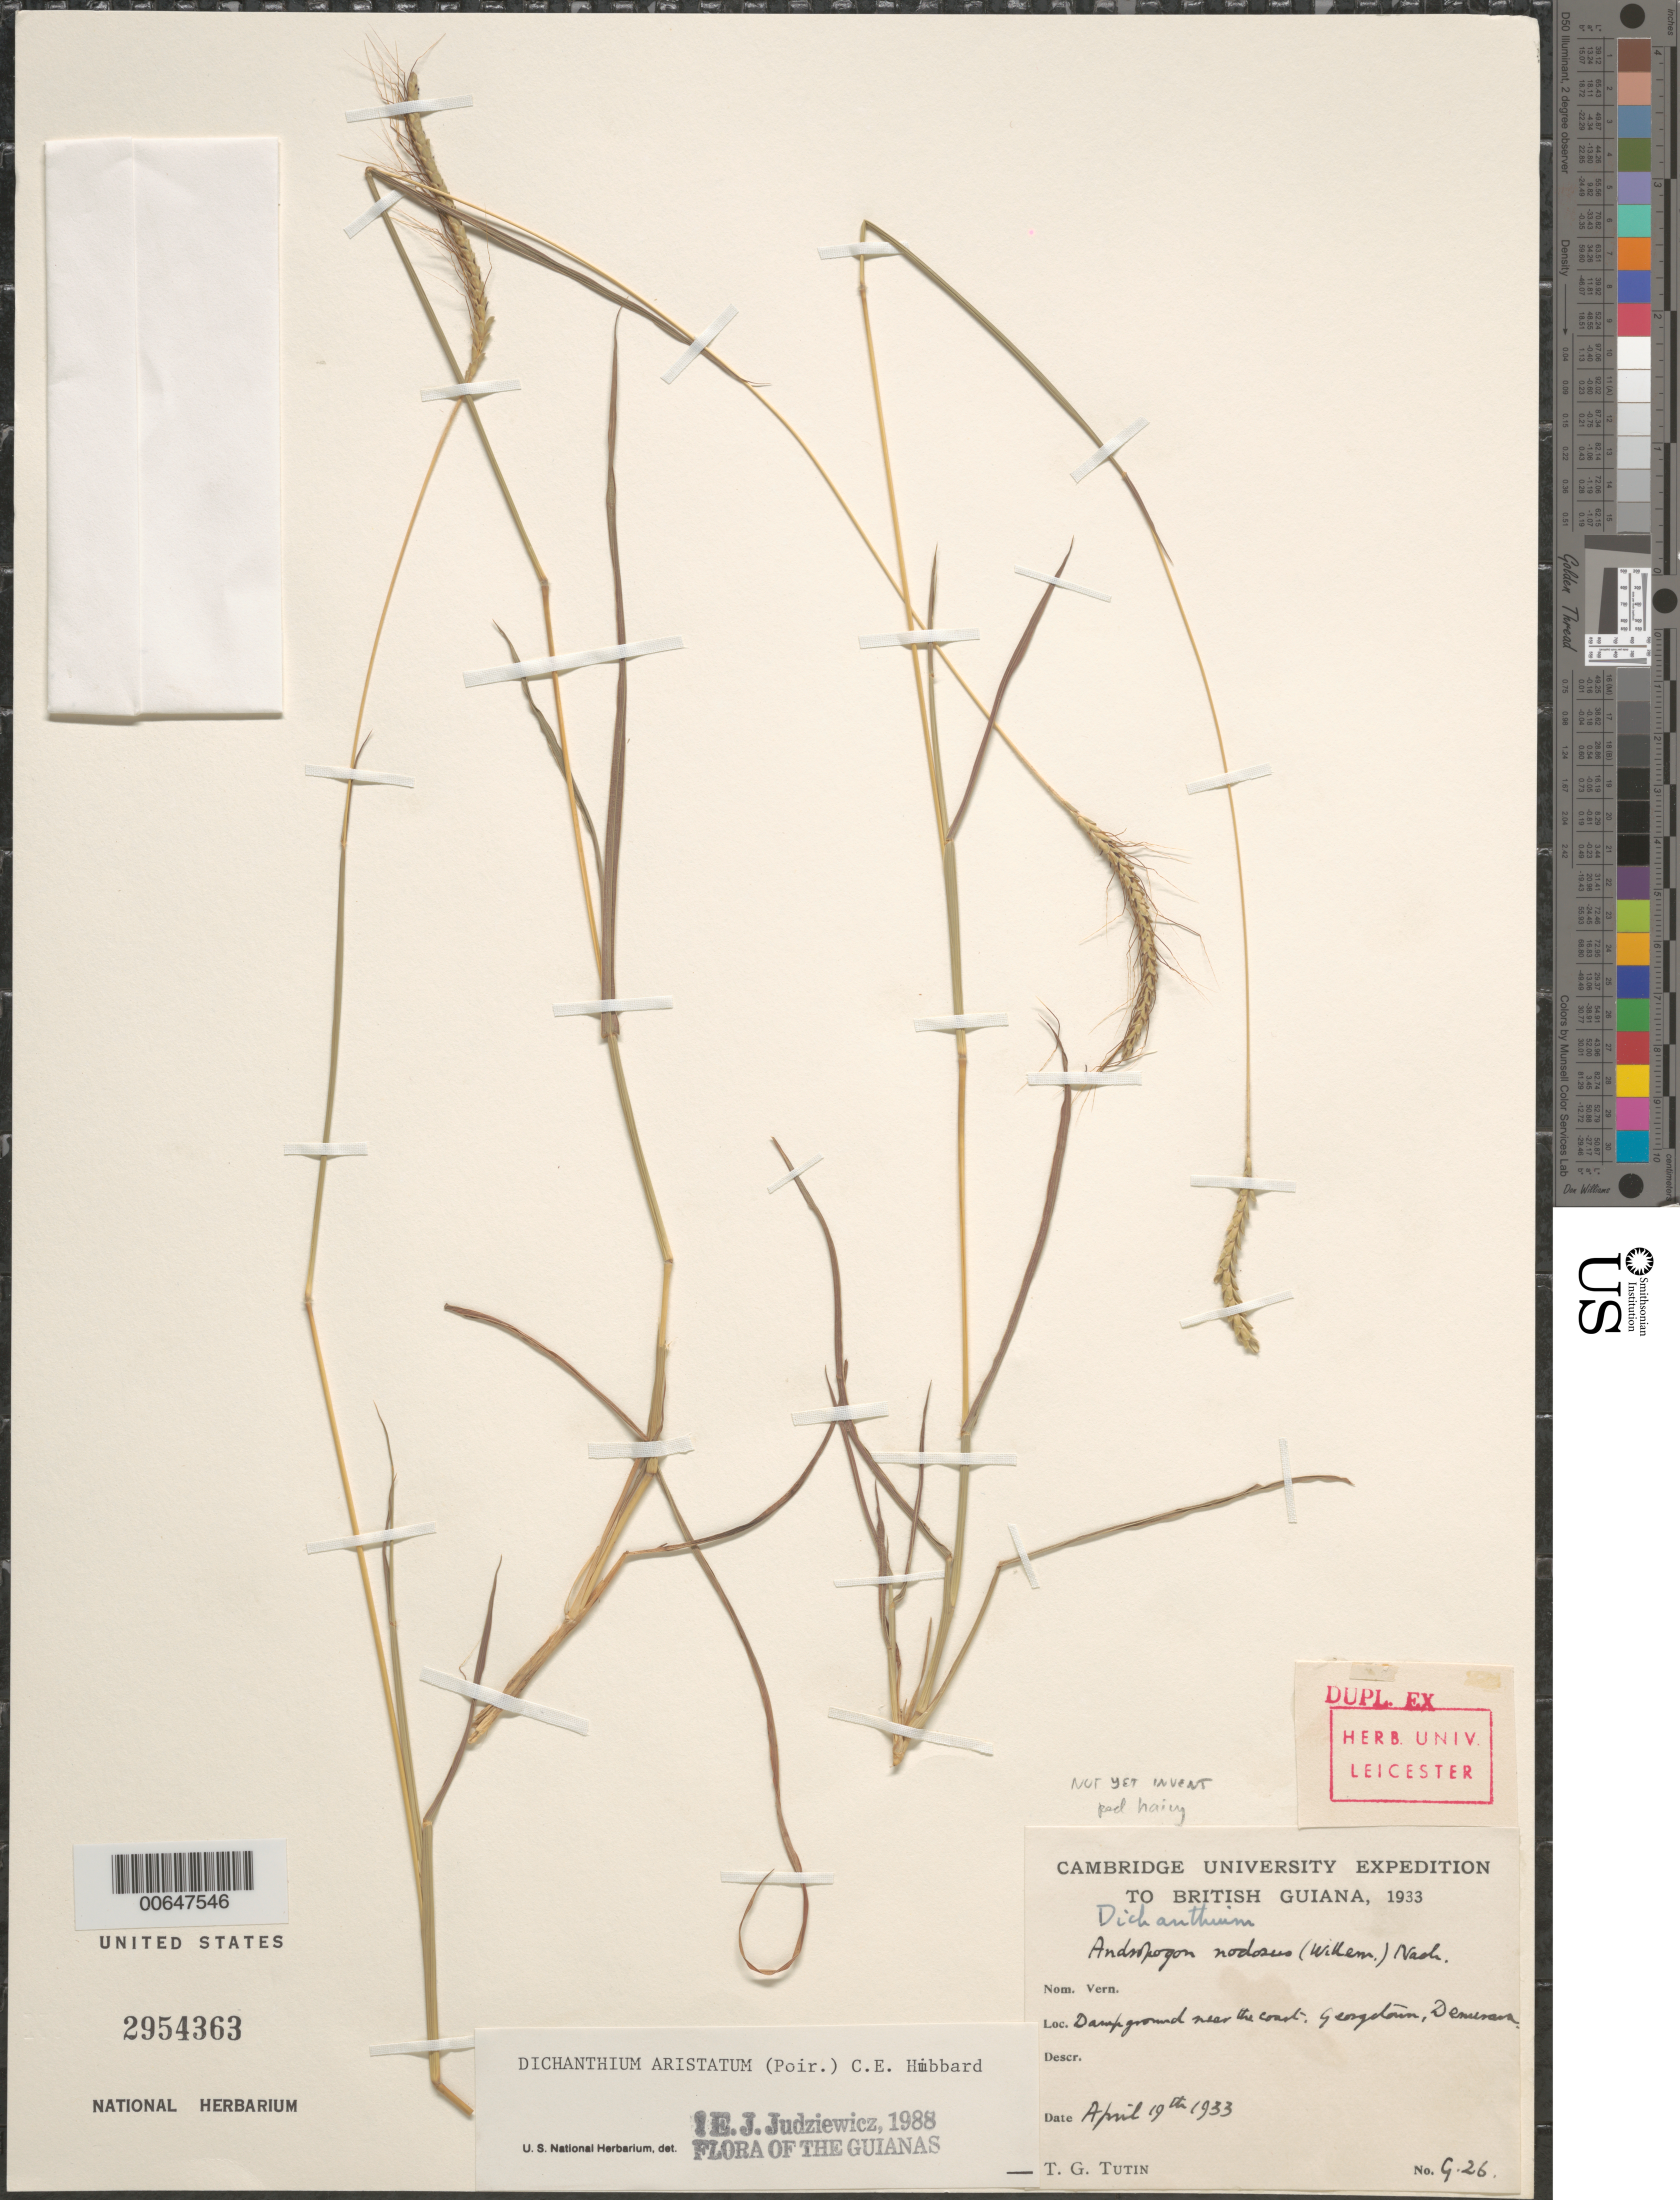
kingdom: Plantae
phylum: Tracheophyta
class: Liliopsida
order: Poales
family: Poaceae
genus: Dichanthium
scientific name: Dichanthium aristatum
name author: (Poir.) C.E. Hubb.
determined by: Judziewicz, E. J.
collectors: T. G. Tutin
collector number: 926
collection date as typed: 19-Apr-33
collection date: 1933-04-19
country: Guyana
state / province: Demerara-Mahaica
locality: Georgetown, Demerara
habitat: Damp ground near the coast.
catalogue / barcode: US 2954363